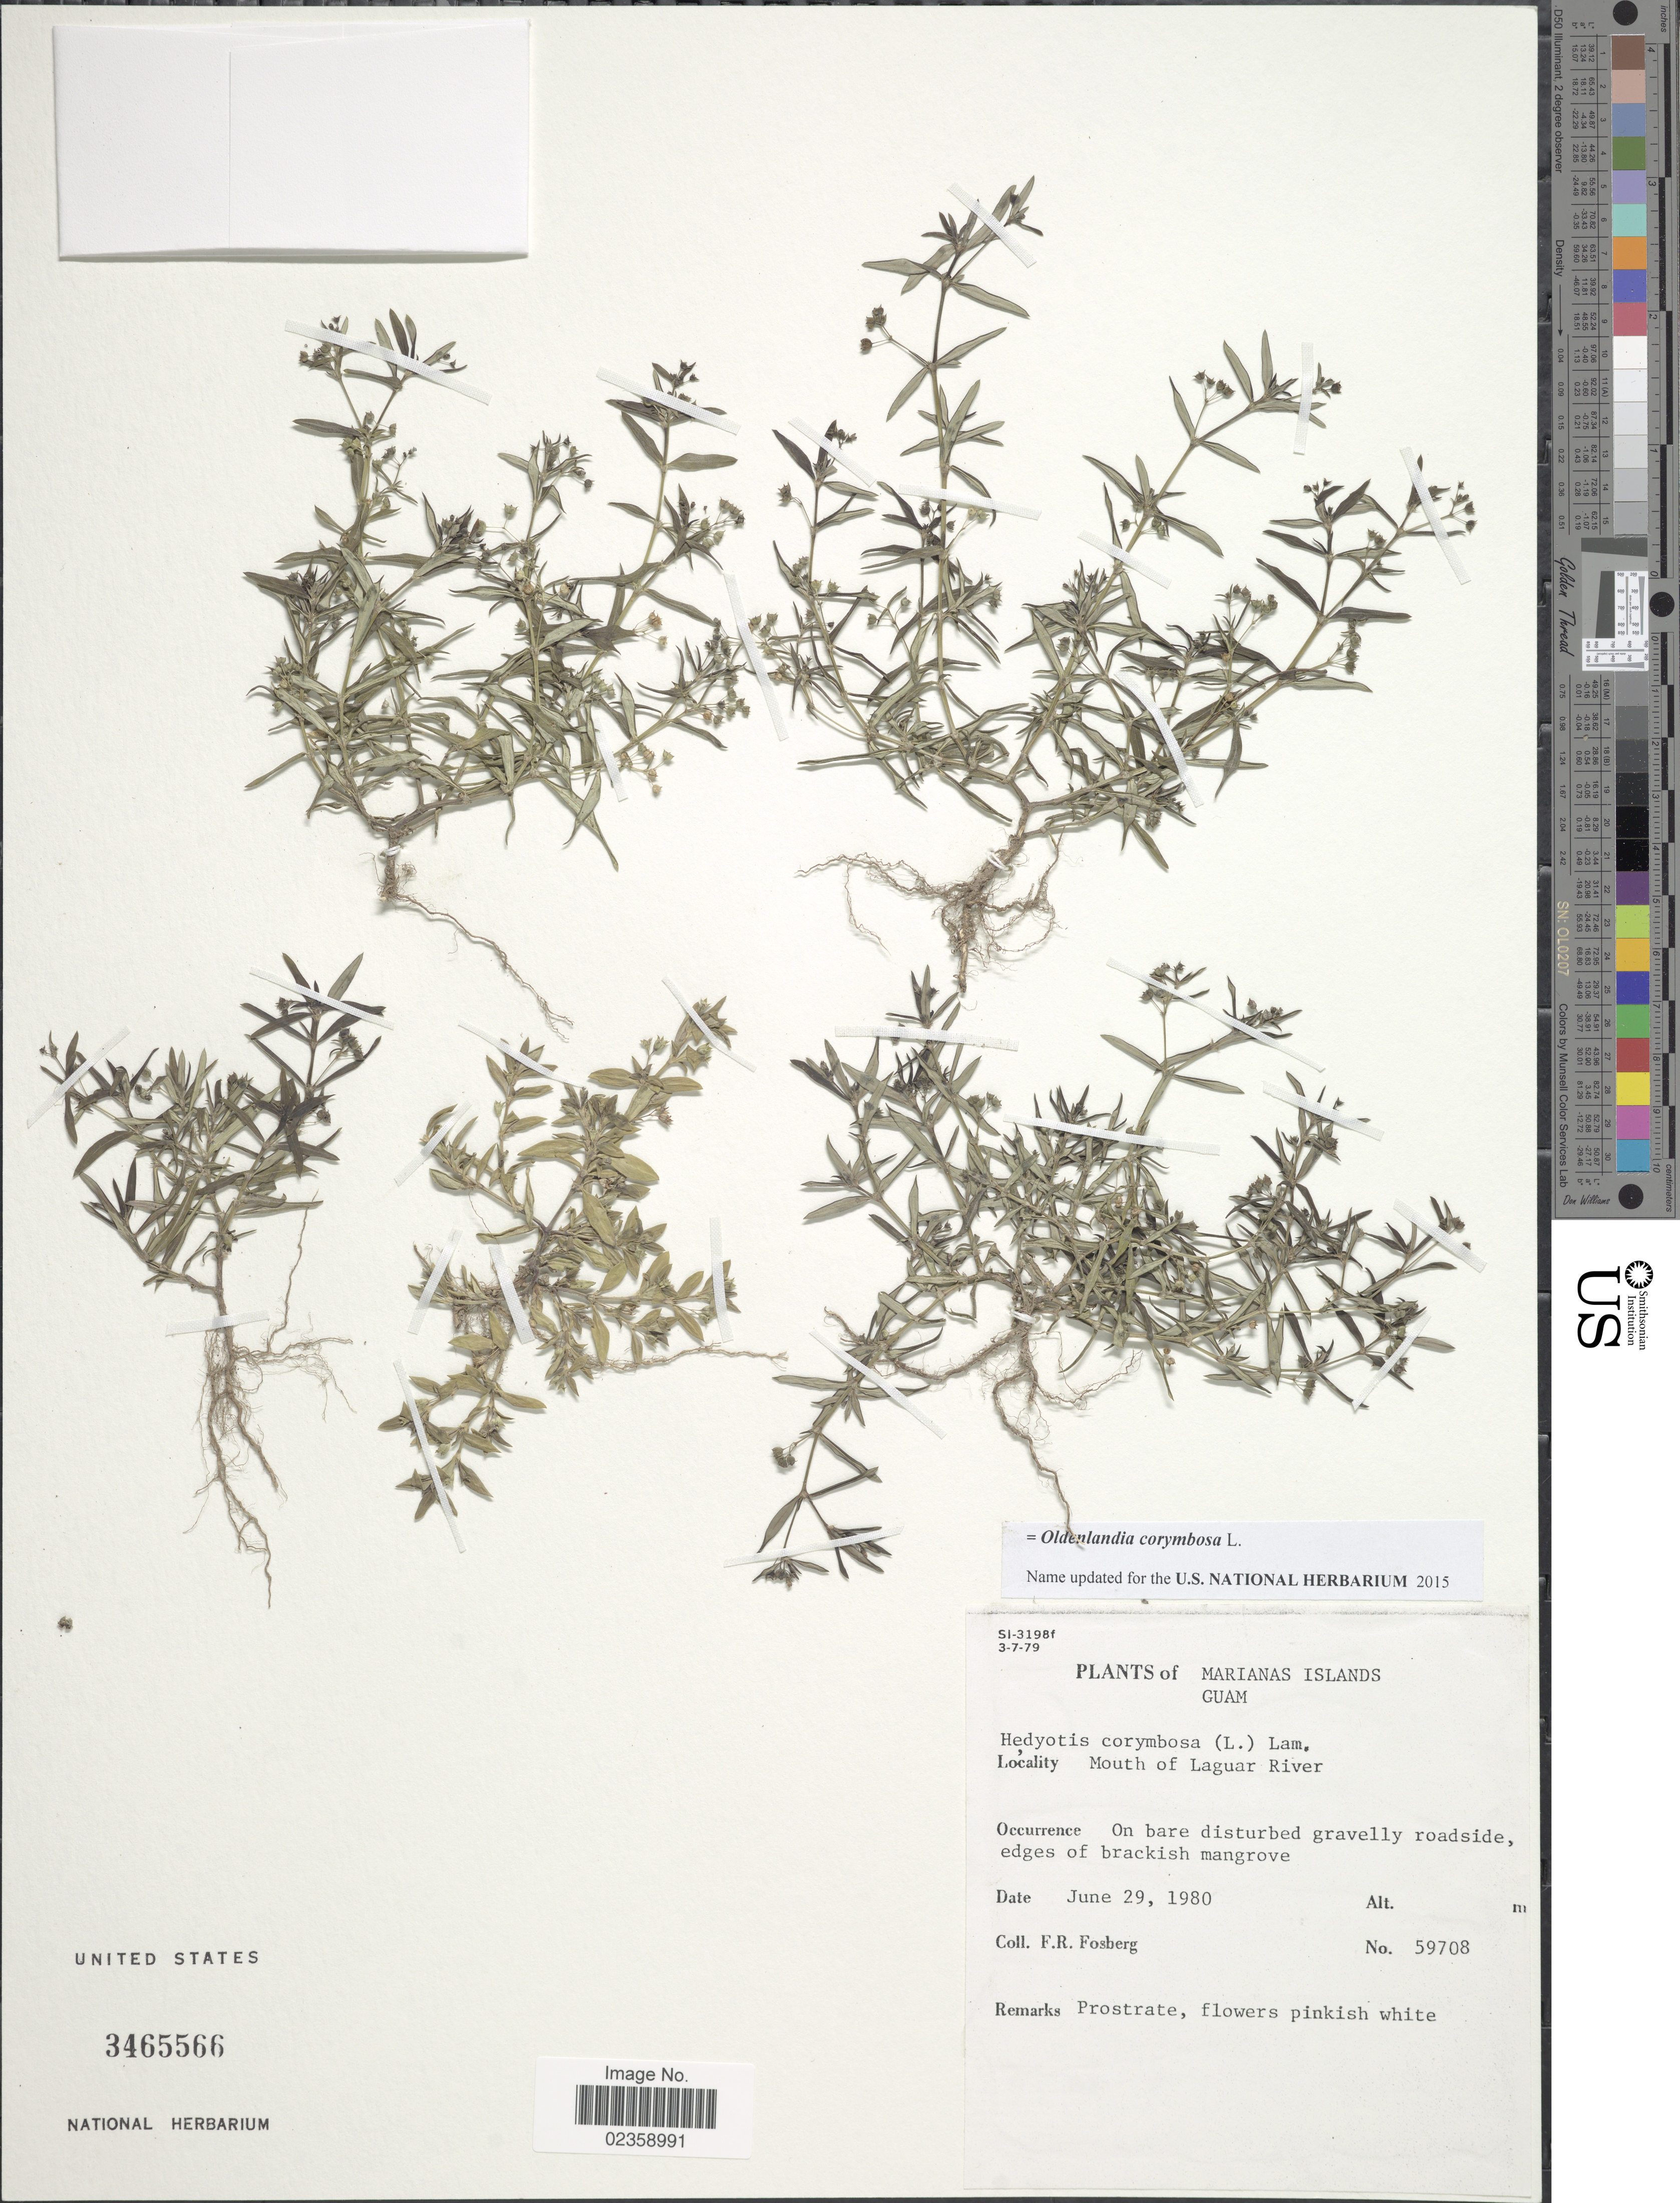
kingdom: Plantae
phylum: Tracheophyta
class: Magnoliopsida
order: Gentianales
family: Rubiaceae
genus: Oldenlandia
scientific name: Oldenlandia corymbosa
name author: L.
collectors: F. R. Fosberg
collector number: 59708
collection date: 1980-06-29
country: Guam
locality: Marianas Islands. Guam. Mouth of Laguar River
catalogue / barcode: US 3465566